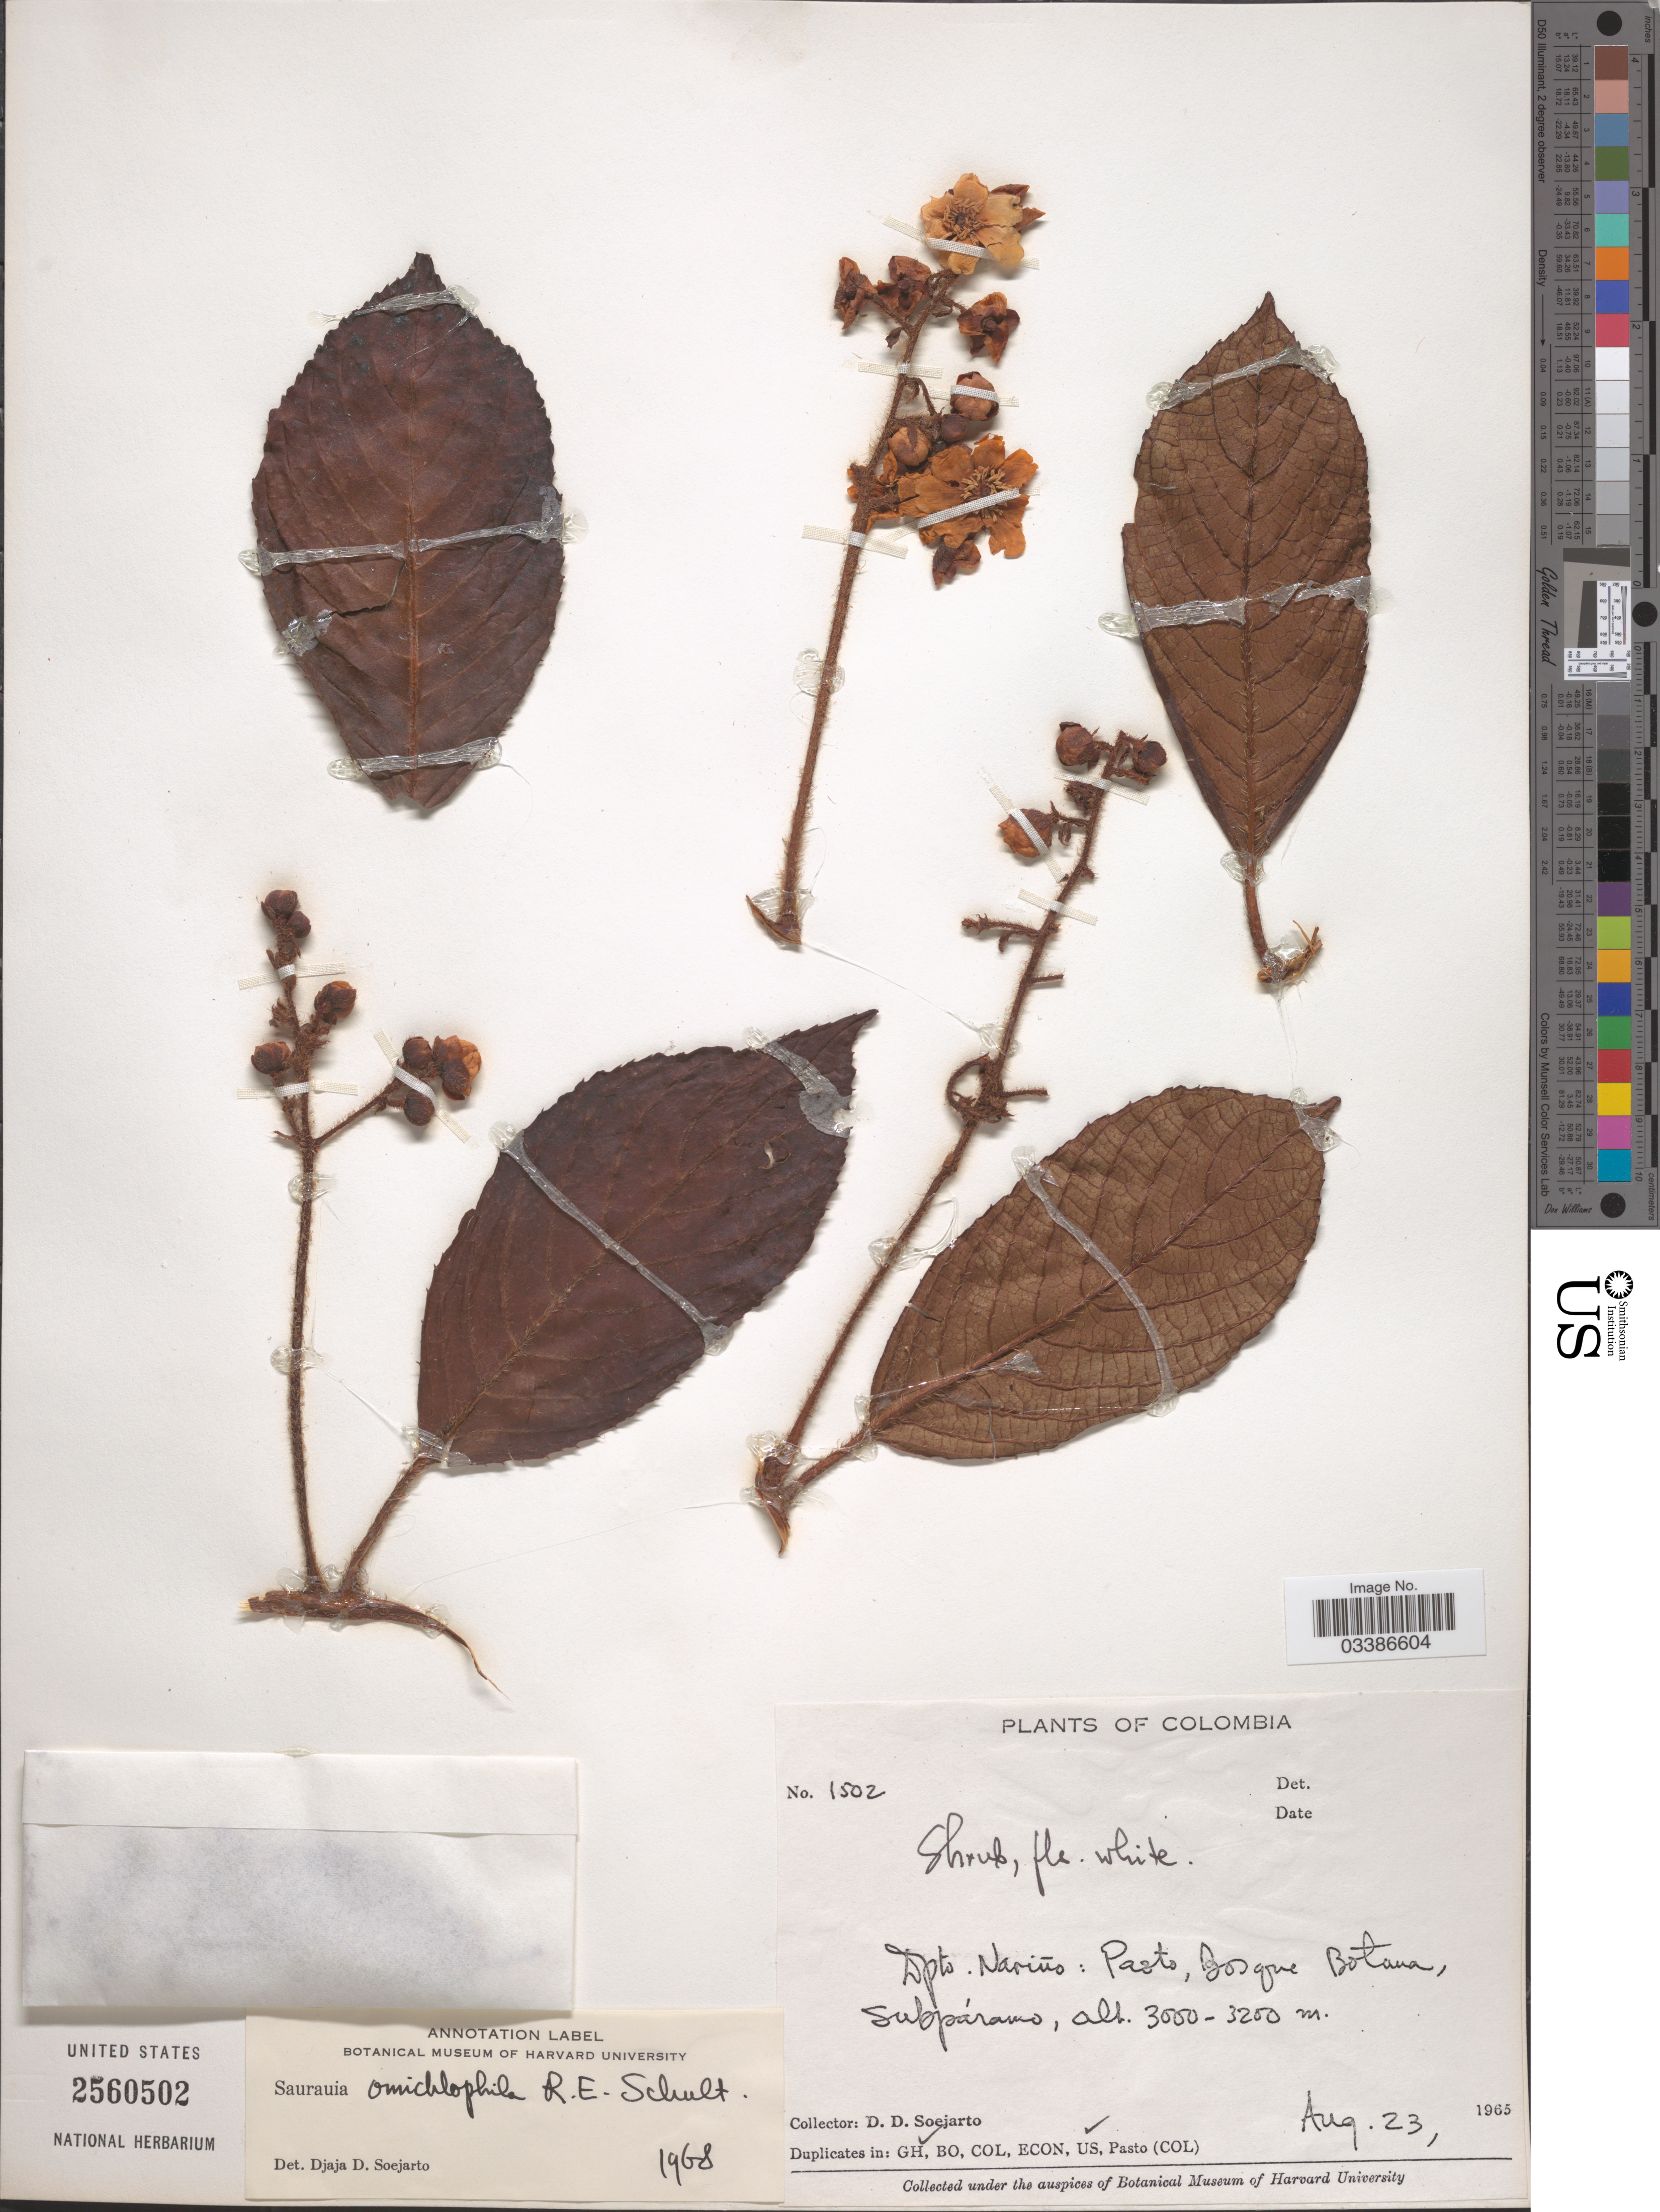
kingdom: Plantae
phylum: Tracheophyta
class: Magnoliopsida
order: Ericales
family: Actinidiaceae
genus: Saurauia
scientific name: Saurauia omichlophila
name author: R.E. Schult.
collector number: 1502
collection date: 1965-08-23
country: Colombia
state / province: Nariño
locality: Dpto. Nariño: Pasto, Bosque Botana.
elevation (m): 3000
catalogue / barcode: US 2560502